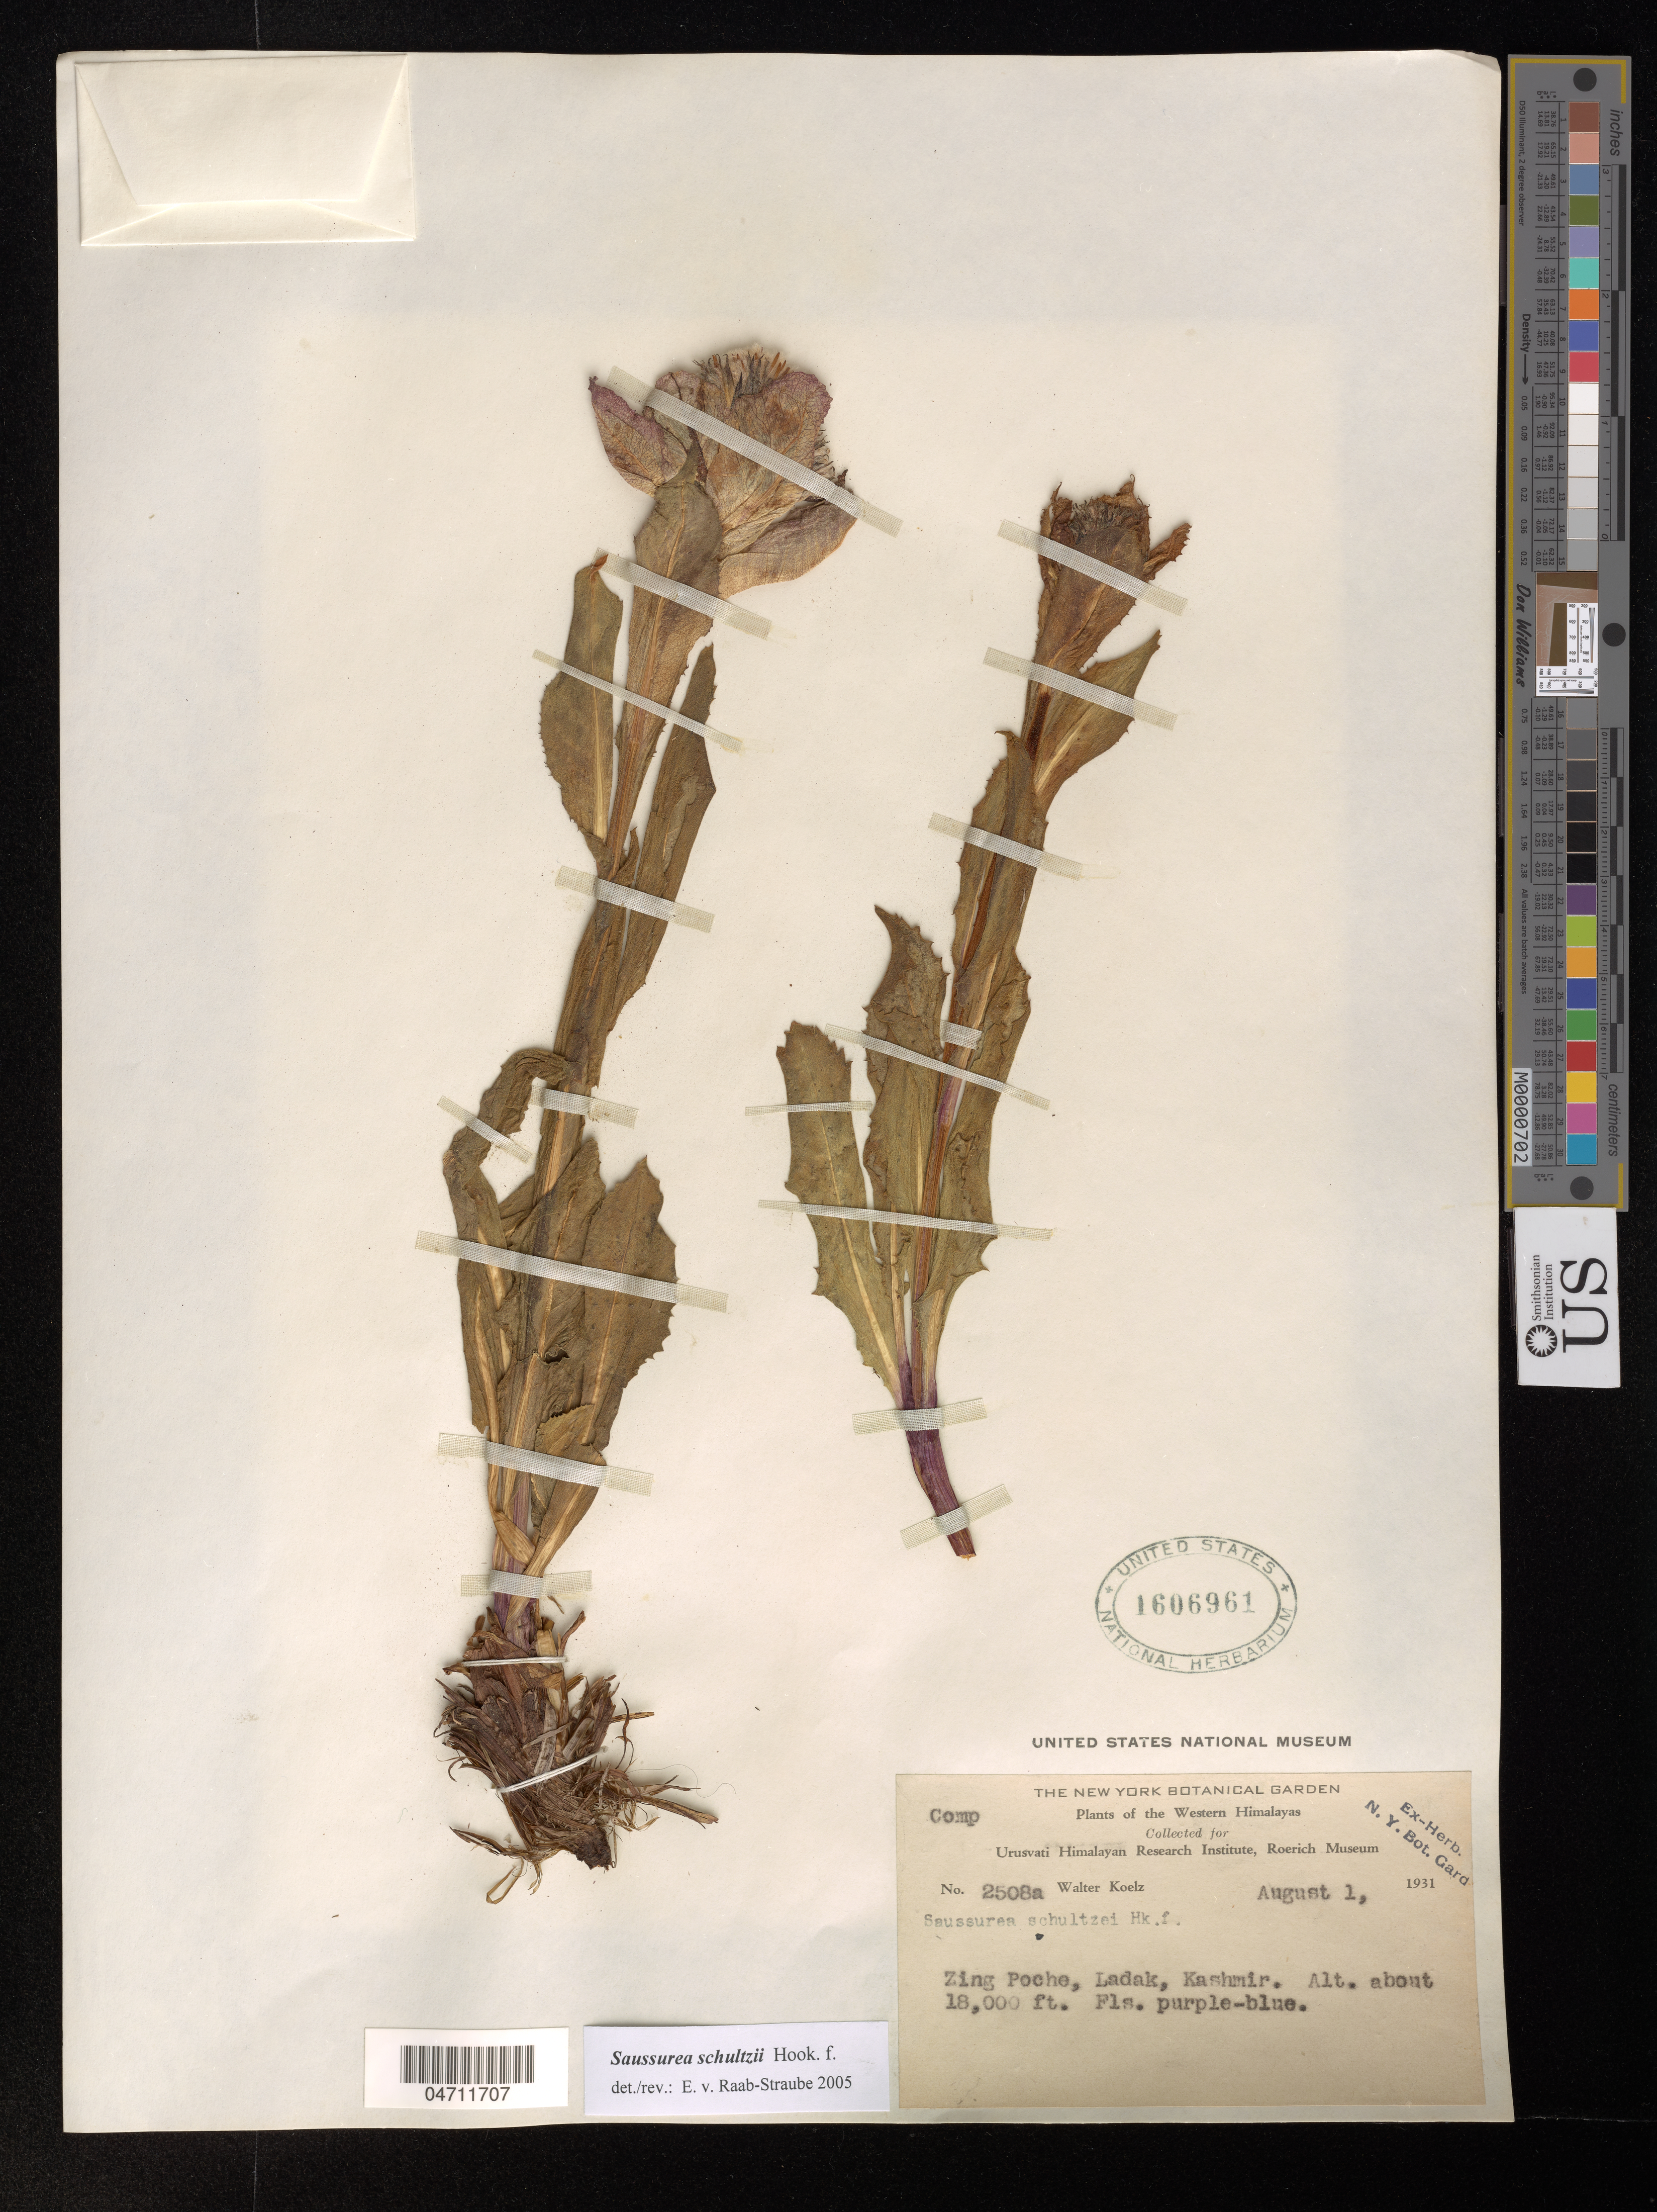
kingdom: Plantae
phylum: Tracheophyta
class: Magnoliopsida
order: Asterales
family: Asteraceae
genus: Saussurea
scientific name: Saussurea schultzii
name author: Hook. f.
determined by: Raab-Straube, Eckhard von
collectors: W. N. Koelz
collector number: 2508 a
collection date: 1931-08-01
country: India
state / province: Ladakh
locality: Western Himalayas. Zing Poche, Ladak, Kashmir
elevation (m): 5486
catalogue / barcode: US 1606961